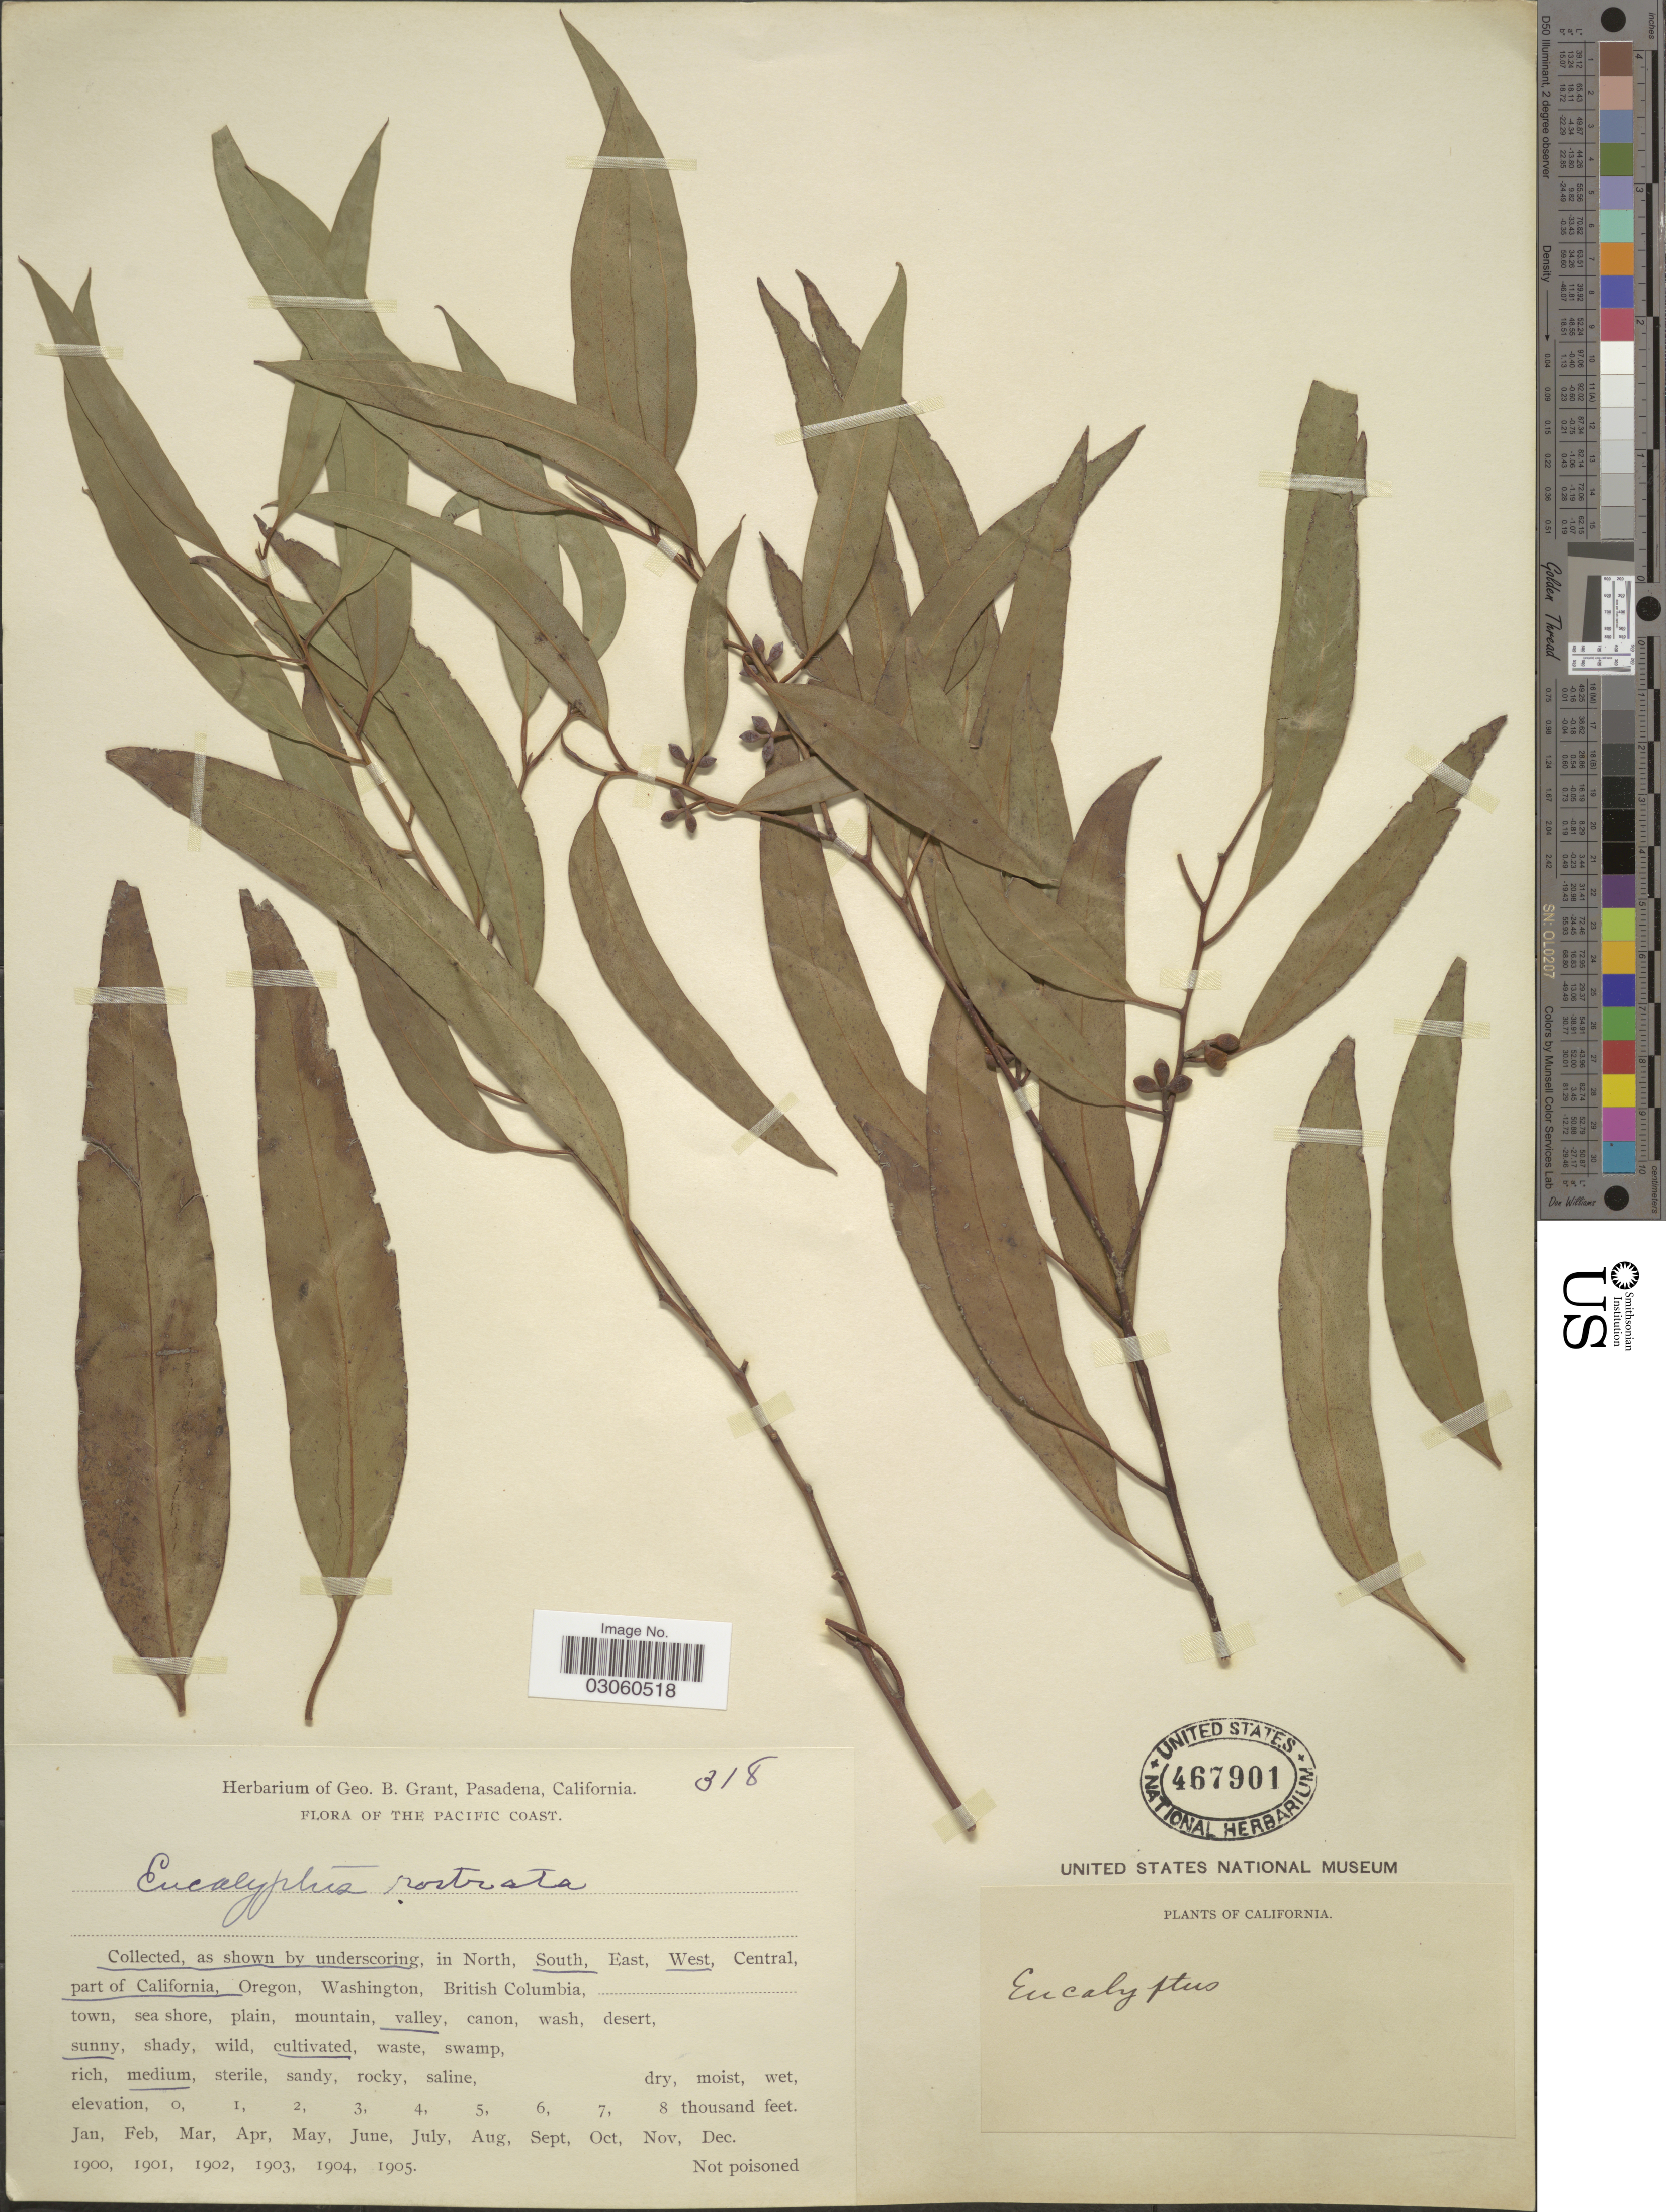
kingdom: Plantae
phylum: Tracheophyta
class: Magnoliopsida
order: Myrtales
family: Myrtaceae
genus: Eucalyptus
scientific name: Eucalyptus rostrata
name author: Schltdl.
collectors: ex herb. Geo. B. Grant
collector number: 318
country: United States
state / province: California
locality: Pacific Coast. South, West, part of California.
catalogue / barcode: US 467901